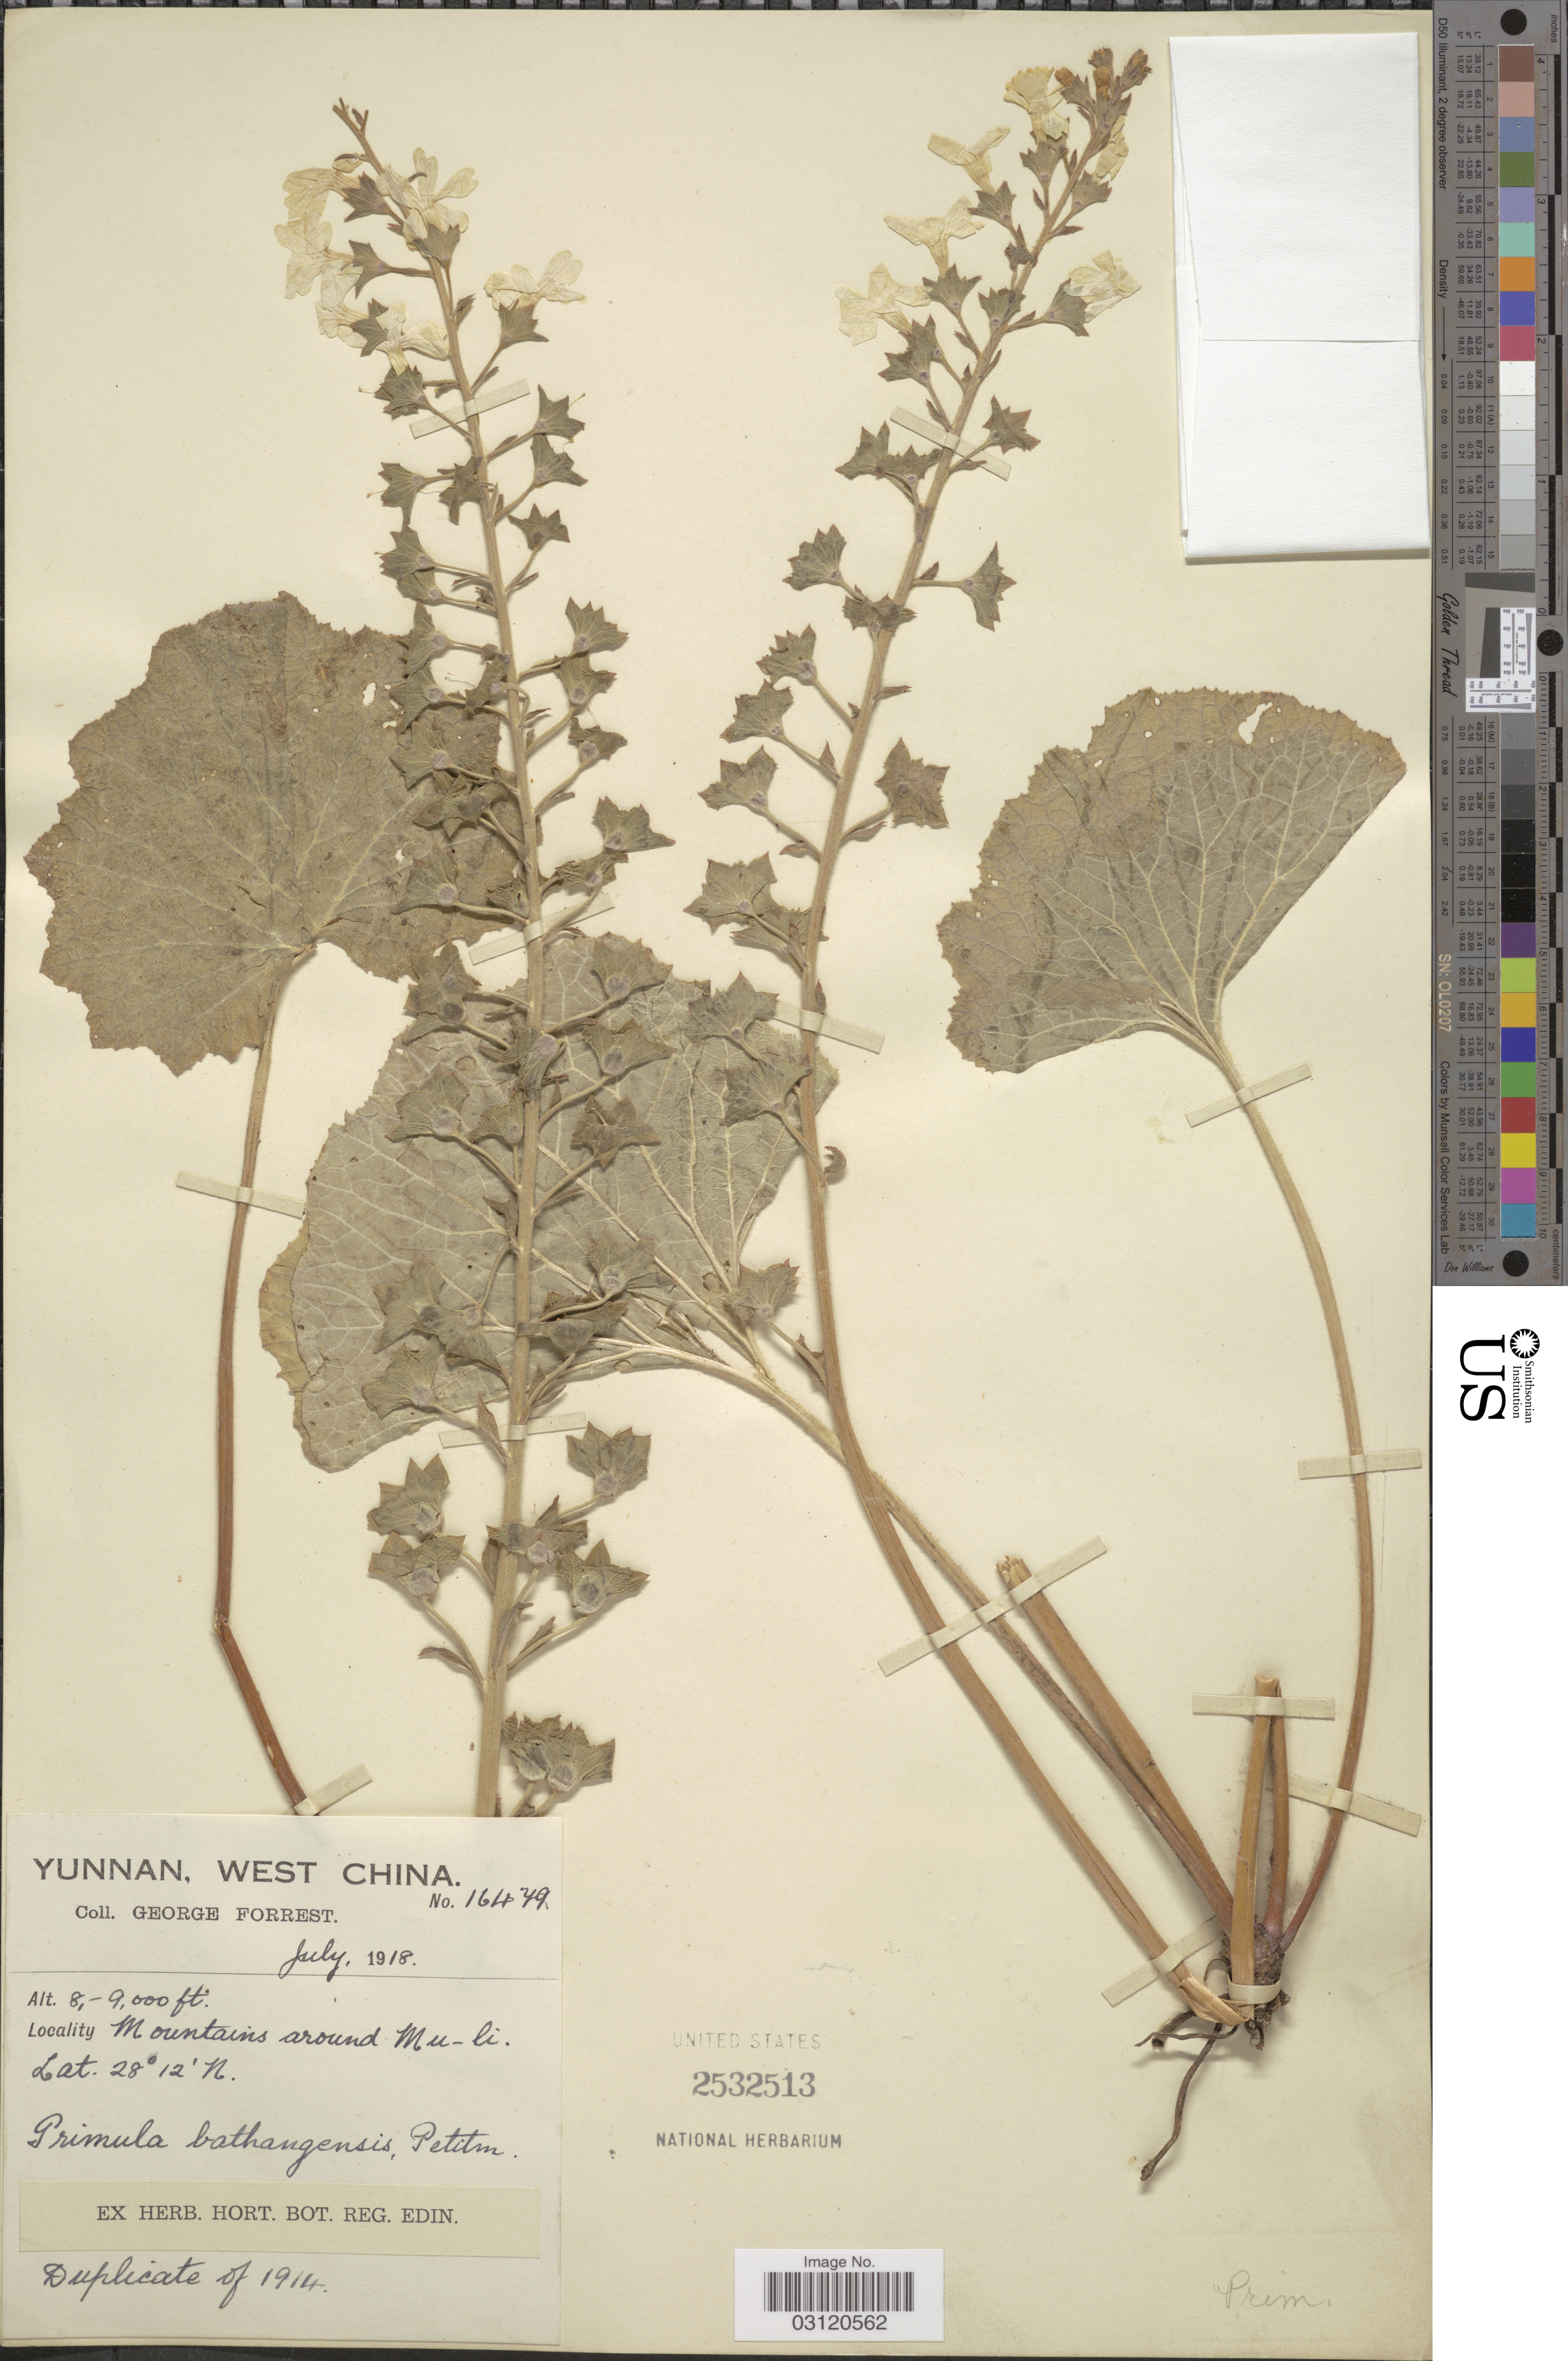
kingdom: Plantae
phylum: Tracheophyta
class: Magnoliopsida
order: Ericales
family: Primulaceae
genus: Primula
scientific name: Primula bathangensis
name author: Petitm.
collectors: G. Forrest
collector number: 16479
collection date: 1918-07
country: China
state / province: Yunnan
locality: West China, Mountains around Mu-li.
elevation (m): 2438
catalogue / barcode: US 2532513